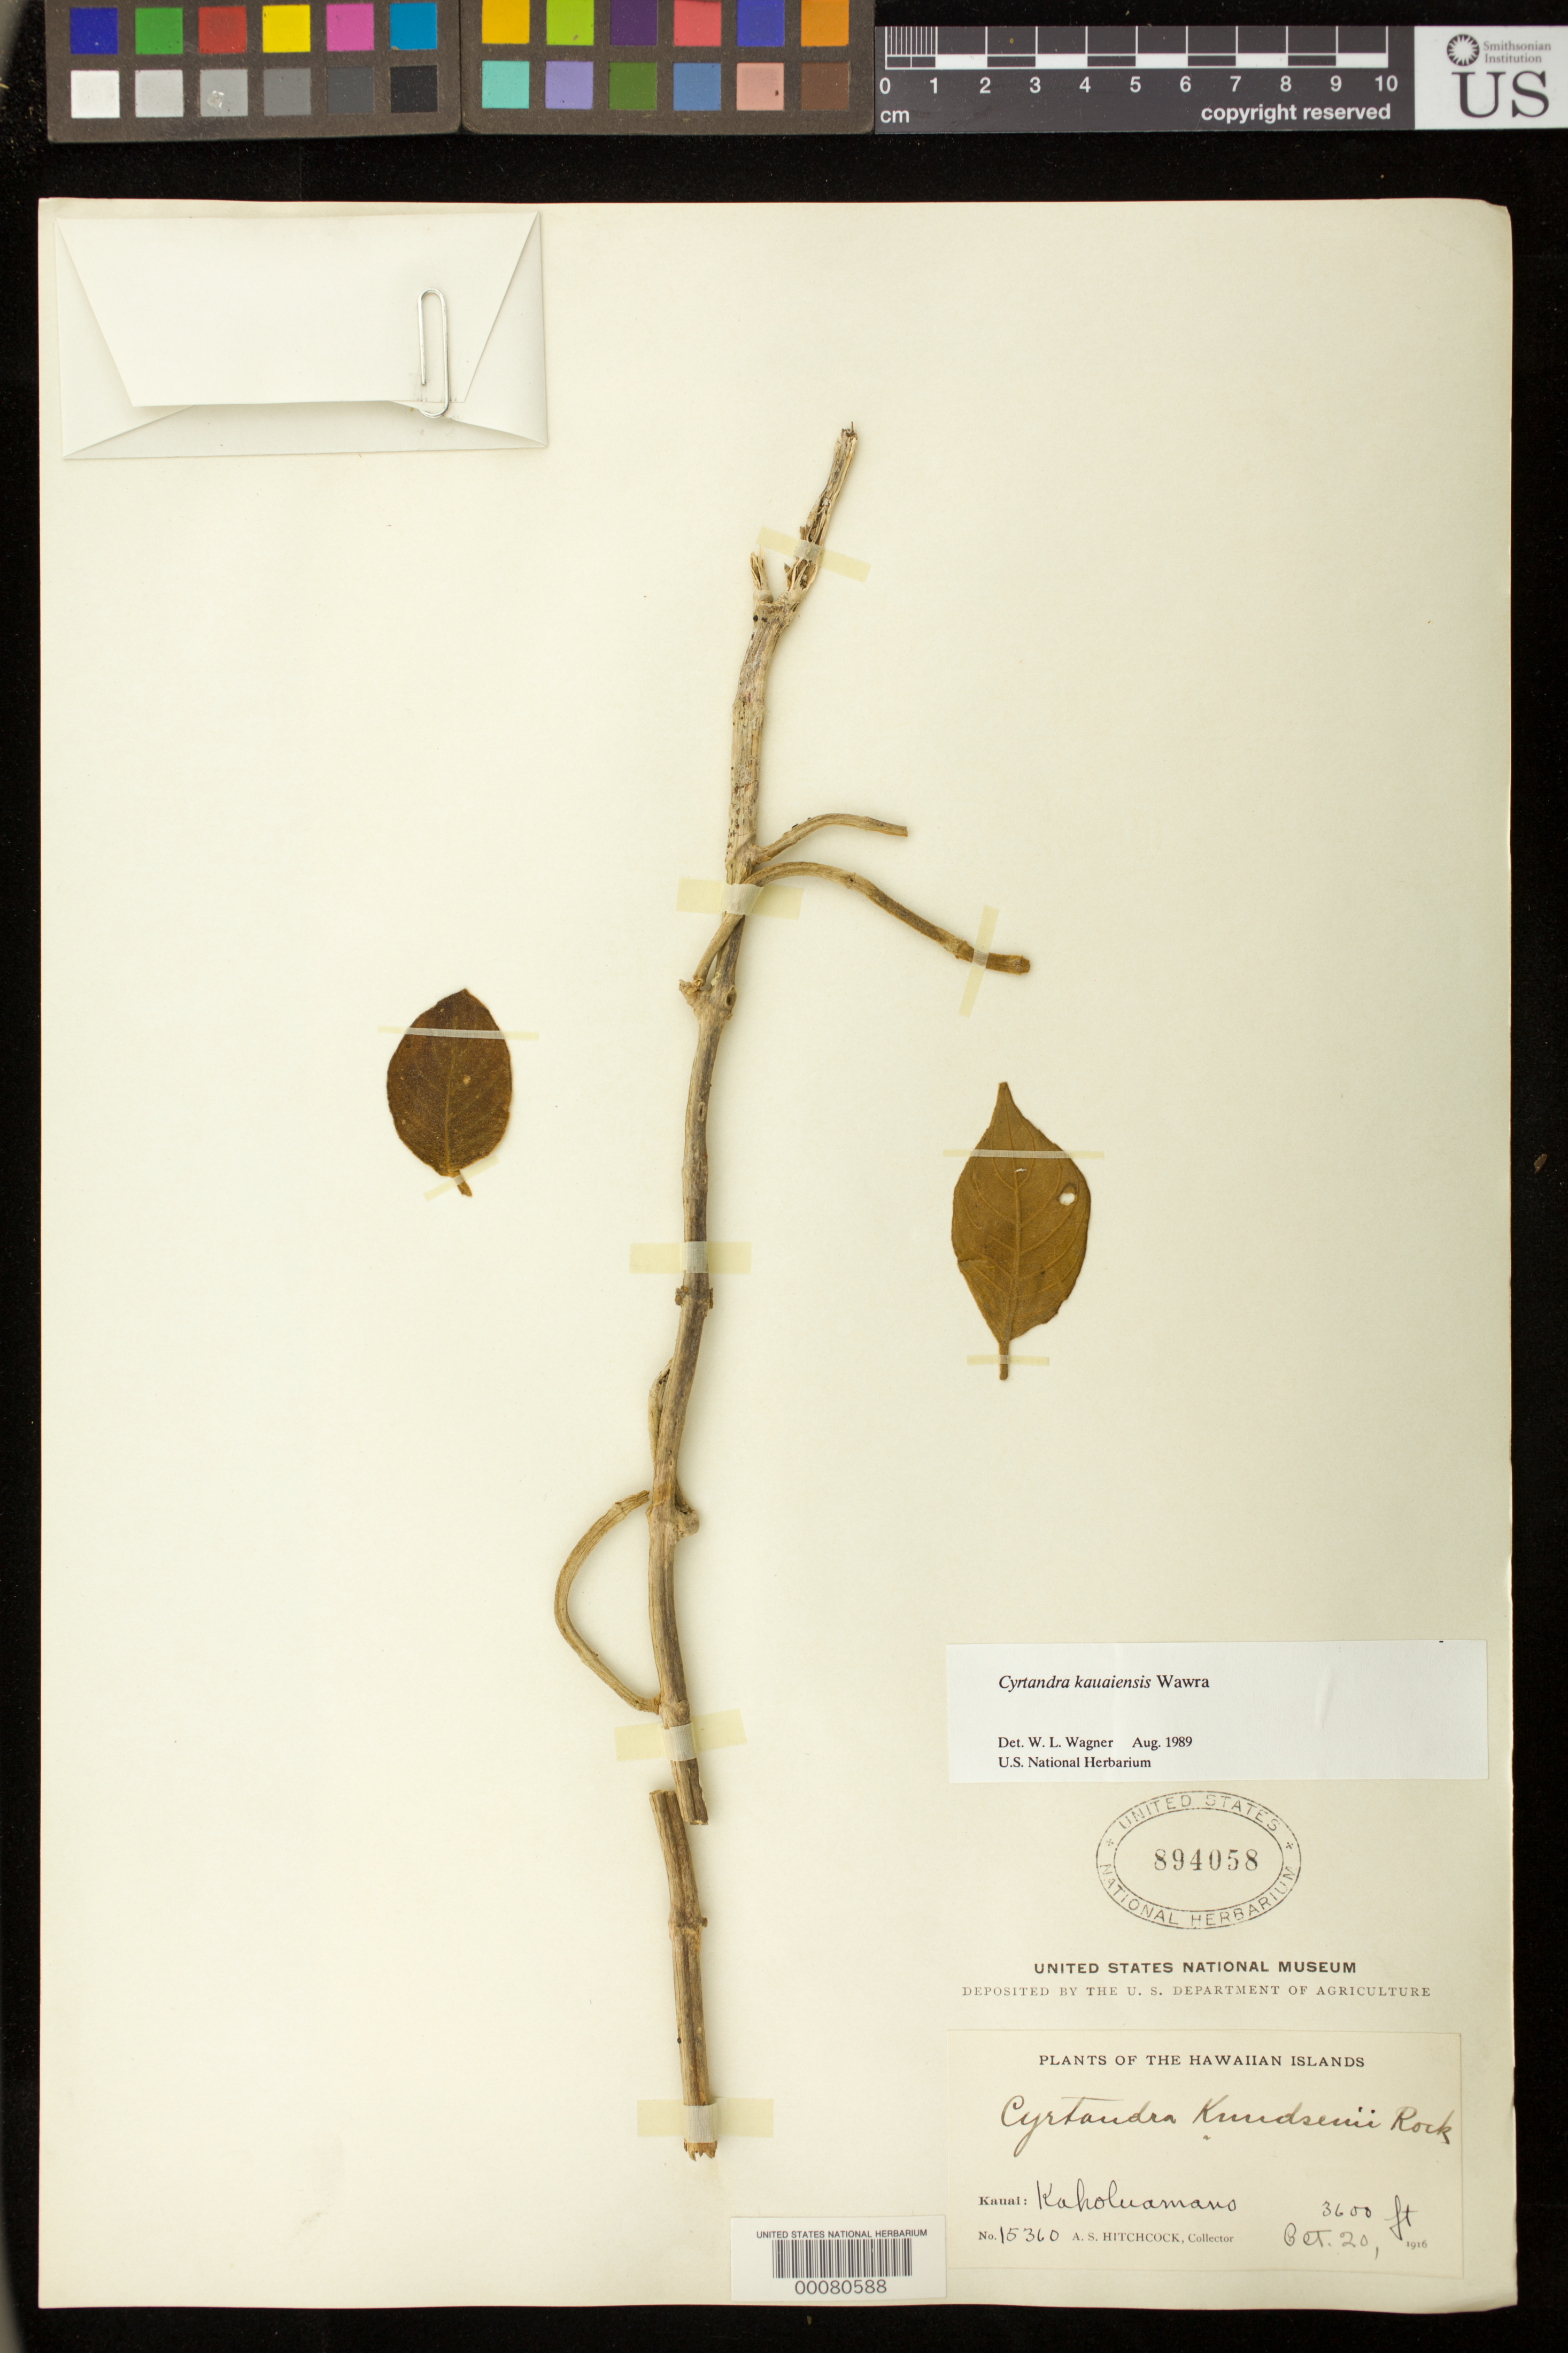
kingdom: Plantae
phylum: Tracheophyta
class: Magnoliopsida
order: Lamiales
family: Gesneriaceae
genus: Cyrtandra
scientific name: Cyrtandra kauaiensis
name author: Wawra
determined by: Wagner, W. L., (BOT), Smithsonian Institution - National Museum of Natural History (UNITED STATES)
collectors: A. S. Hitchcock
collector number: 15360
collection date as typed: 20 Oct 1916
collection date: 1916-10-20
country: United States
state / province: Hawaii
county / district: Kauai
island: Kaua'i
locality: Kaholuamano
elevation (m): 1097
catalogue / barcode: US 894058